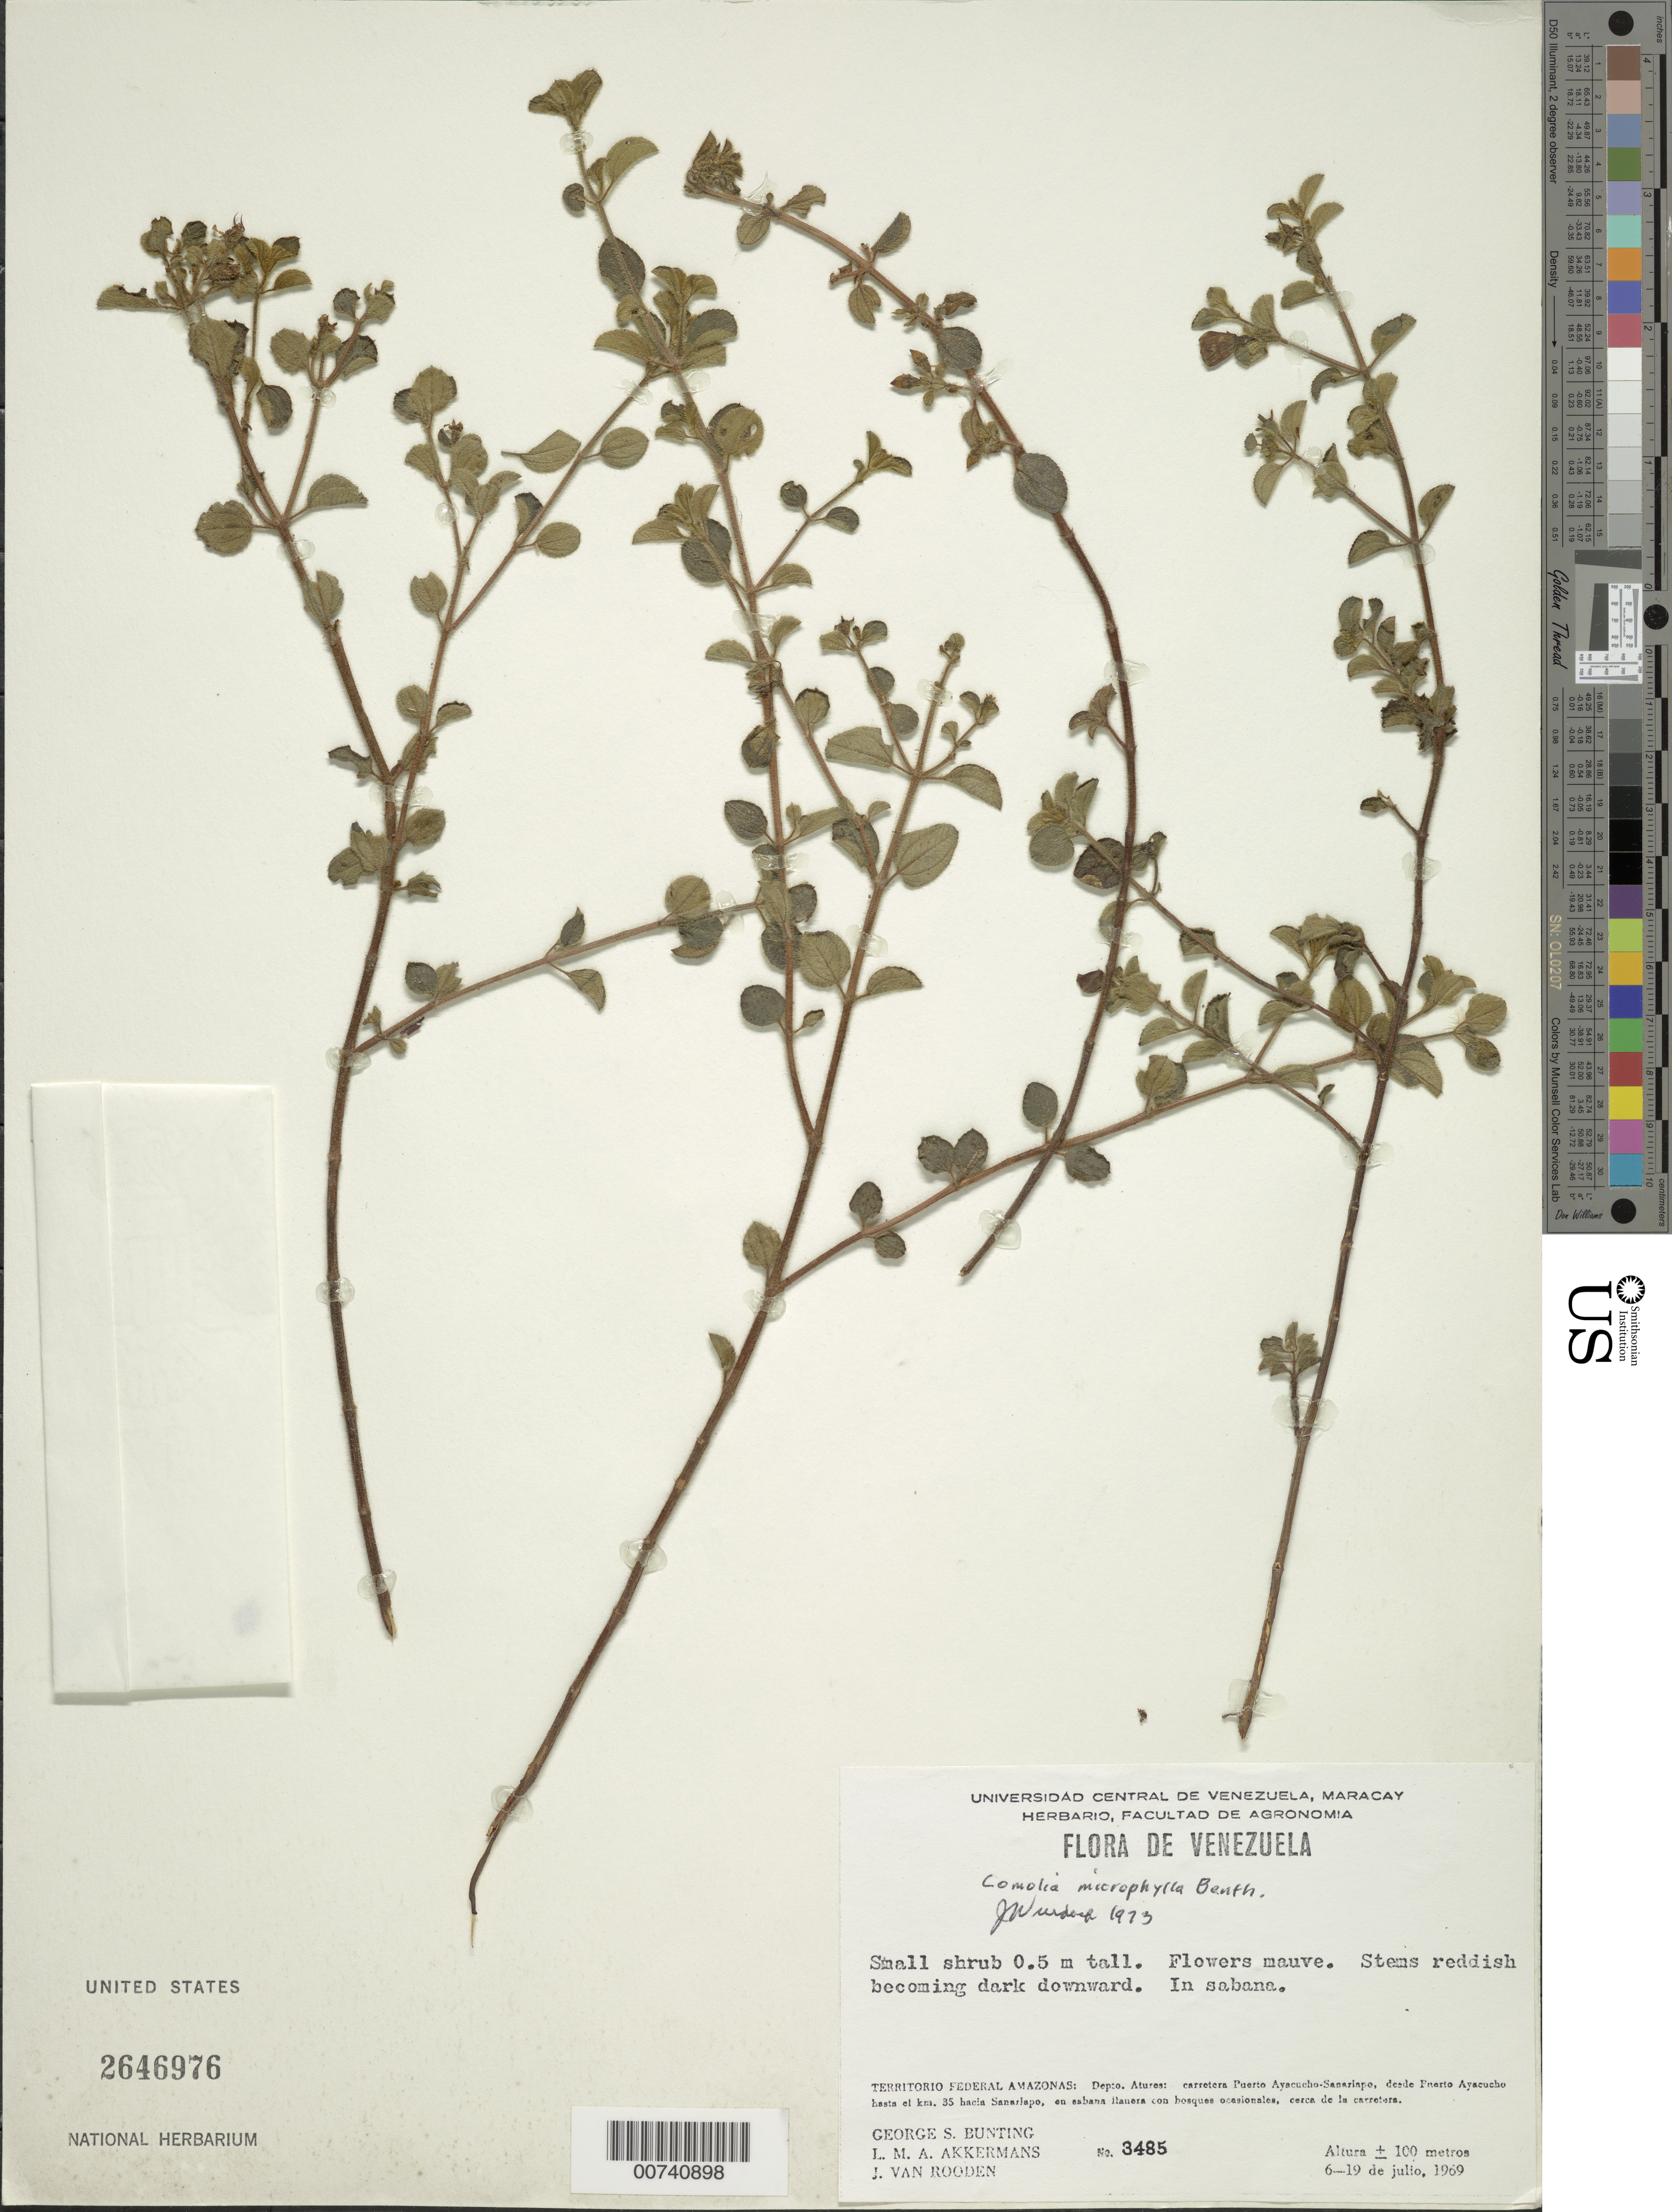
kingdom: Plantae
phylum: Tracheophyta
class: Magnoliopsida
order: Myrtales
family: Melastomataceae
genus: Comolia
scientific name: Comolia microphylla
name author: Benth.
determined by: Wurdack, John J., (US), US (UNITED STATES)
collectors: G. S. Bunting, L. M. Akkermans & J. Van Rooden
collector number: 3485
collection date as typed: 6-Jul-69 to 19-Jul-69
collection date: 1969-07-06/1969-07-19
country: Venezuela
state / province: Amazonas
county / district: Atures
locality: Puerto Ayacucho to Sanariapo, desde Puerto Ayacucho hasta el km 35 hacia Sanariapo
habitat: Savanna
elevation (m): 100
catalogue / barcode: US 2646976